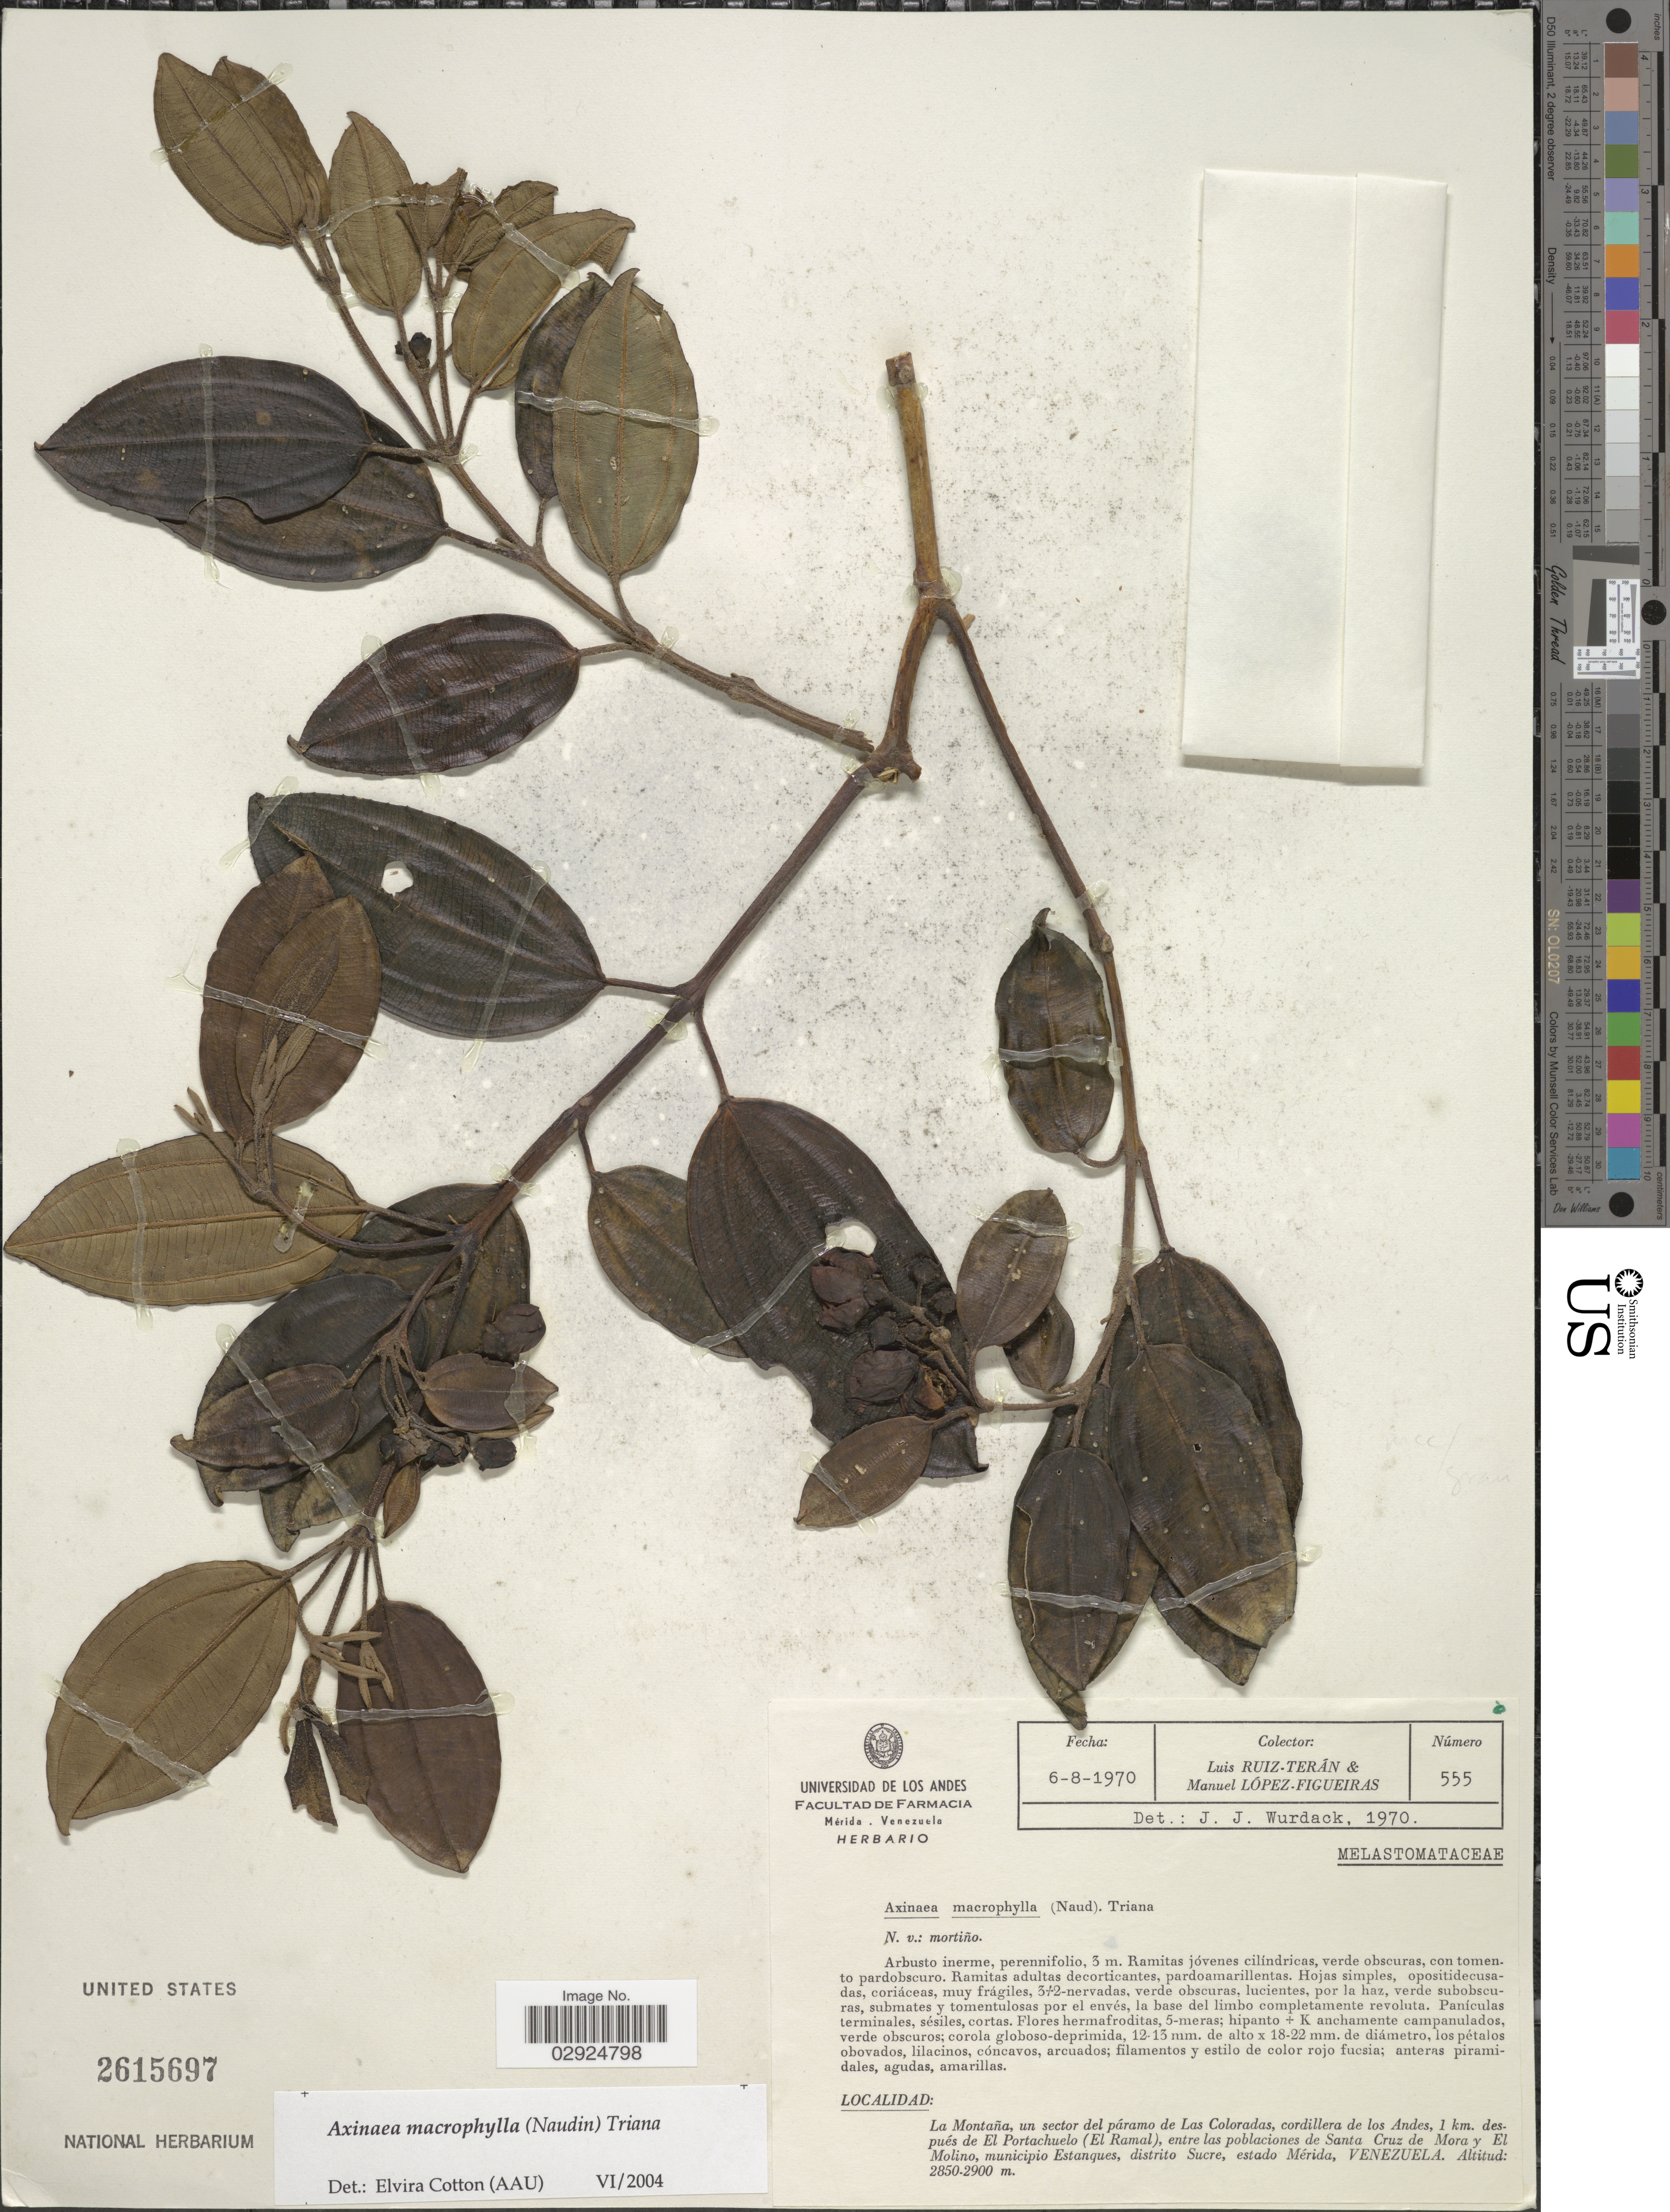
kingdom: Plantae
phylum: Tracheophyta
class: Magnoliopsida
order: Myrtales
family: Melastomataceae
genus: Axinaea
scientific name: Axinaea macrophylla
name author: (Naudin) Triana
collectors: L. Teran & M. López Figueiras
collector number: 555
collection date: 1970-08-06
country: Venezuela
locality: La Montaña, un sector del páramo de Las Coloradas, cordillera de los Andes, 1 km. después de El Portachuelo (El Ramal), entre las poblaciones de Santa Cruz de Mora y El Molino, municipio Estanques, distrito Sucre, estado Mérida.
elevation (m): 2850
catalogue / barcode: US 2615697